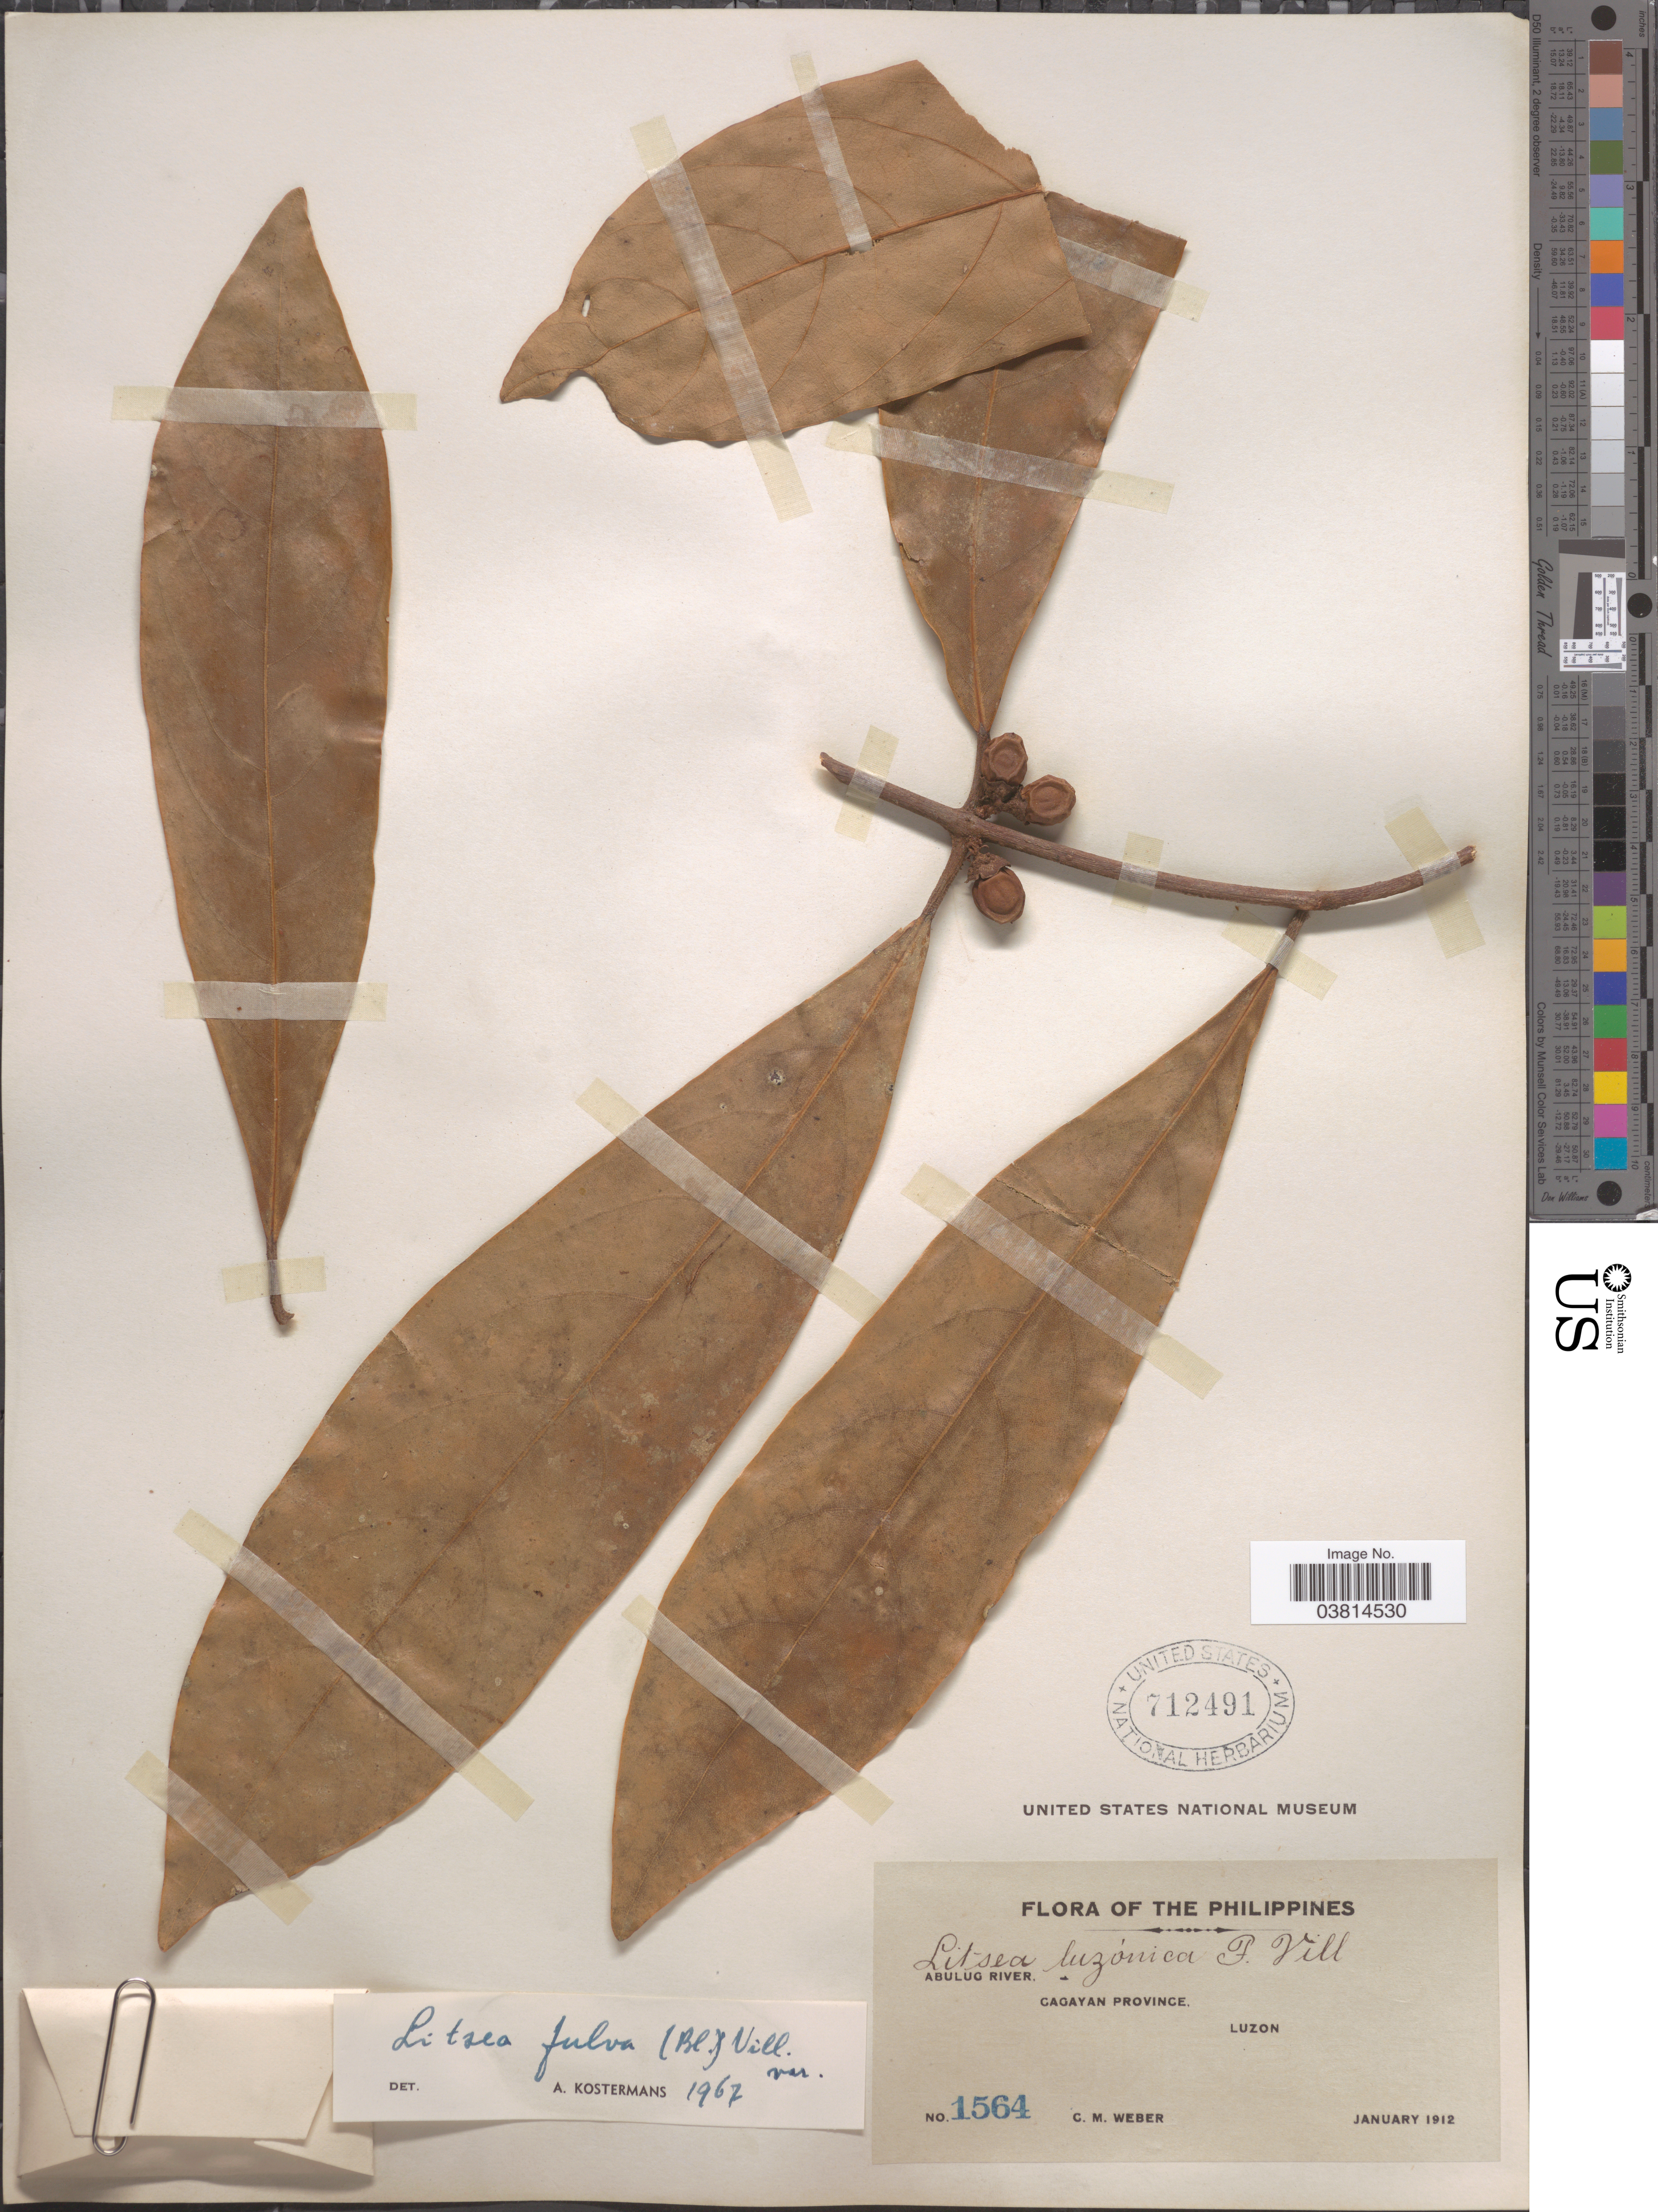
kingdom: Plantae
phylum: Tracheophyta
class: Magnoliopsida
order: Laurales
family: Lauraceae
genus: Litsea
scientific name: Litsea fulva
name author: (Blume) Fern.-Vill.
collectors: C. M. Weber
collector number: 1564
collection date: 1912-01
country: Philippines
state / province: Cagayan Valley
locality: Abulug River. Cagayan Province. Luzon.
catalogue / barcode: US 712491